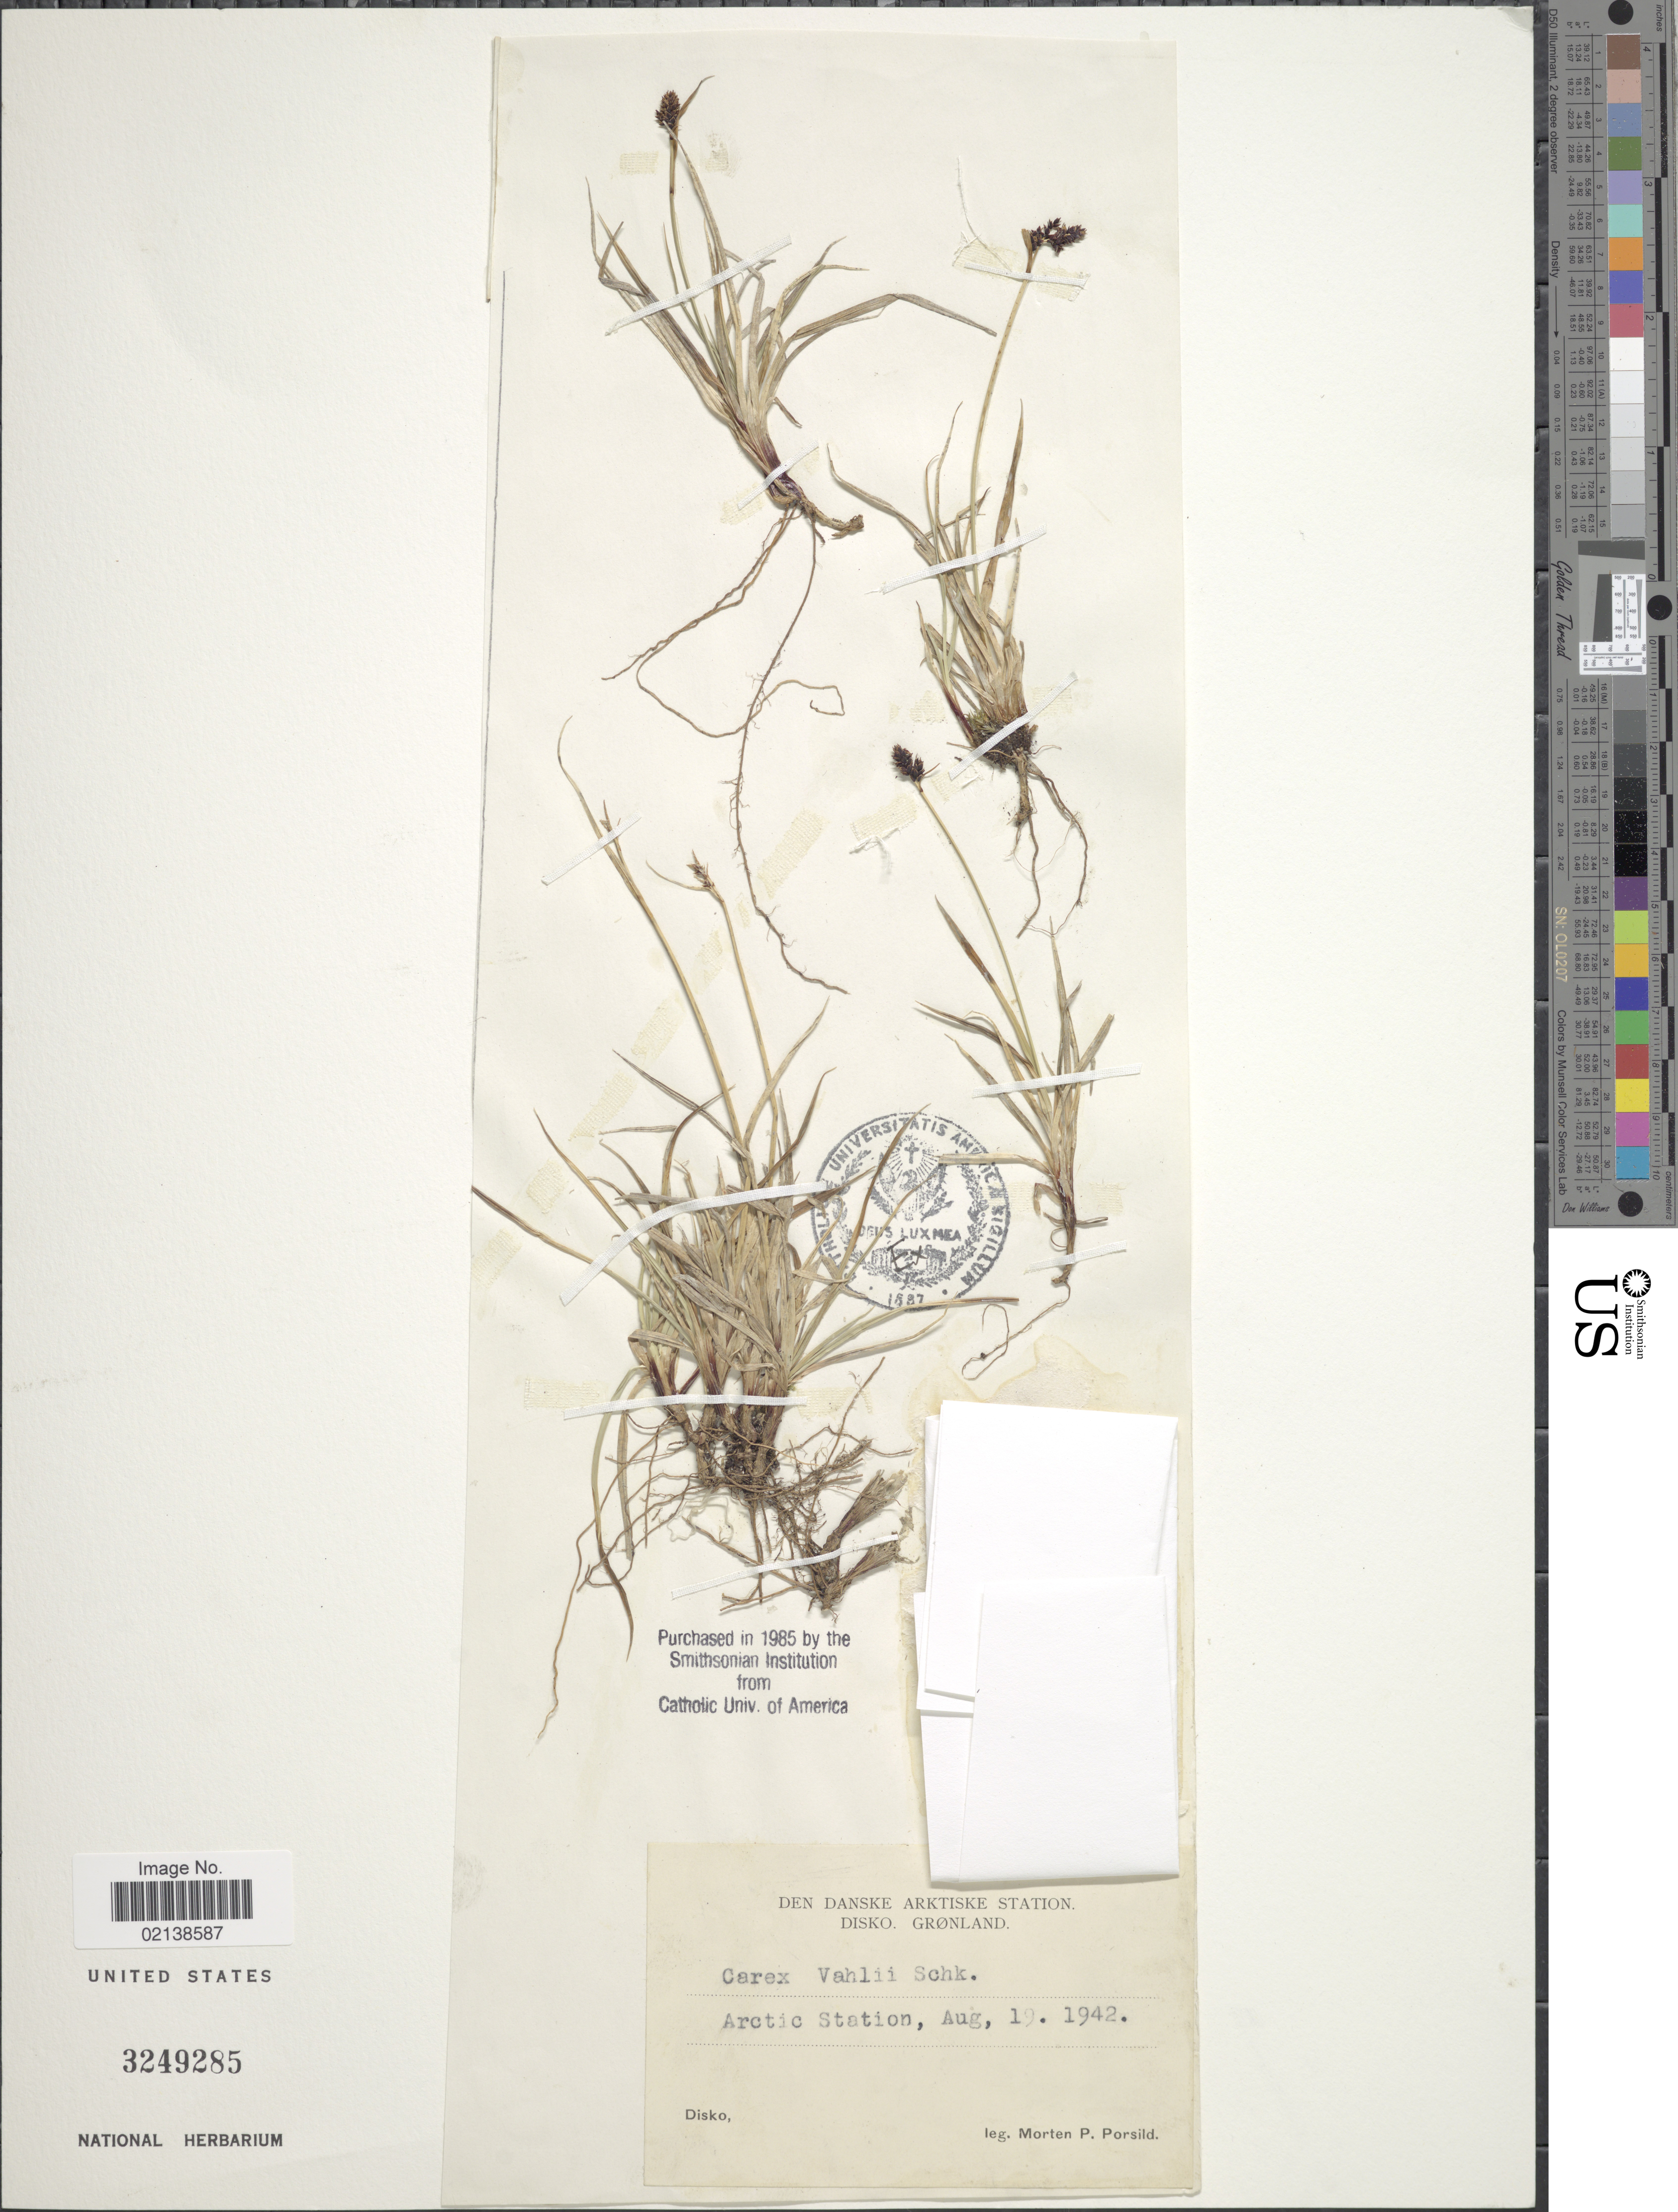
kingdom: Plantae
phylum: Tracheophyta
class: Liliopsida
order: Poales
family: Cyperaceae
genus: Carex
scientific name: Carex norvegica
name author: Retz.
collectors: M. P. Porsild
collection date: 1942-08-19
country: Greenland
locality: Den Danske Arktiske Station, Disko, Grønland, Arctic Station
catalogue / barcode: US 3249285